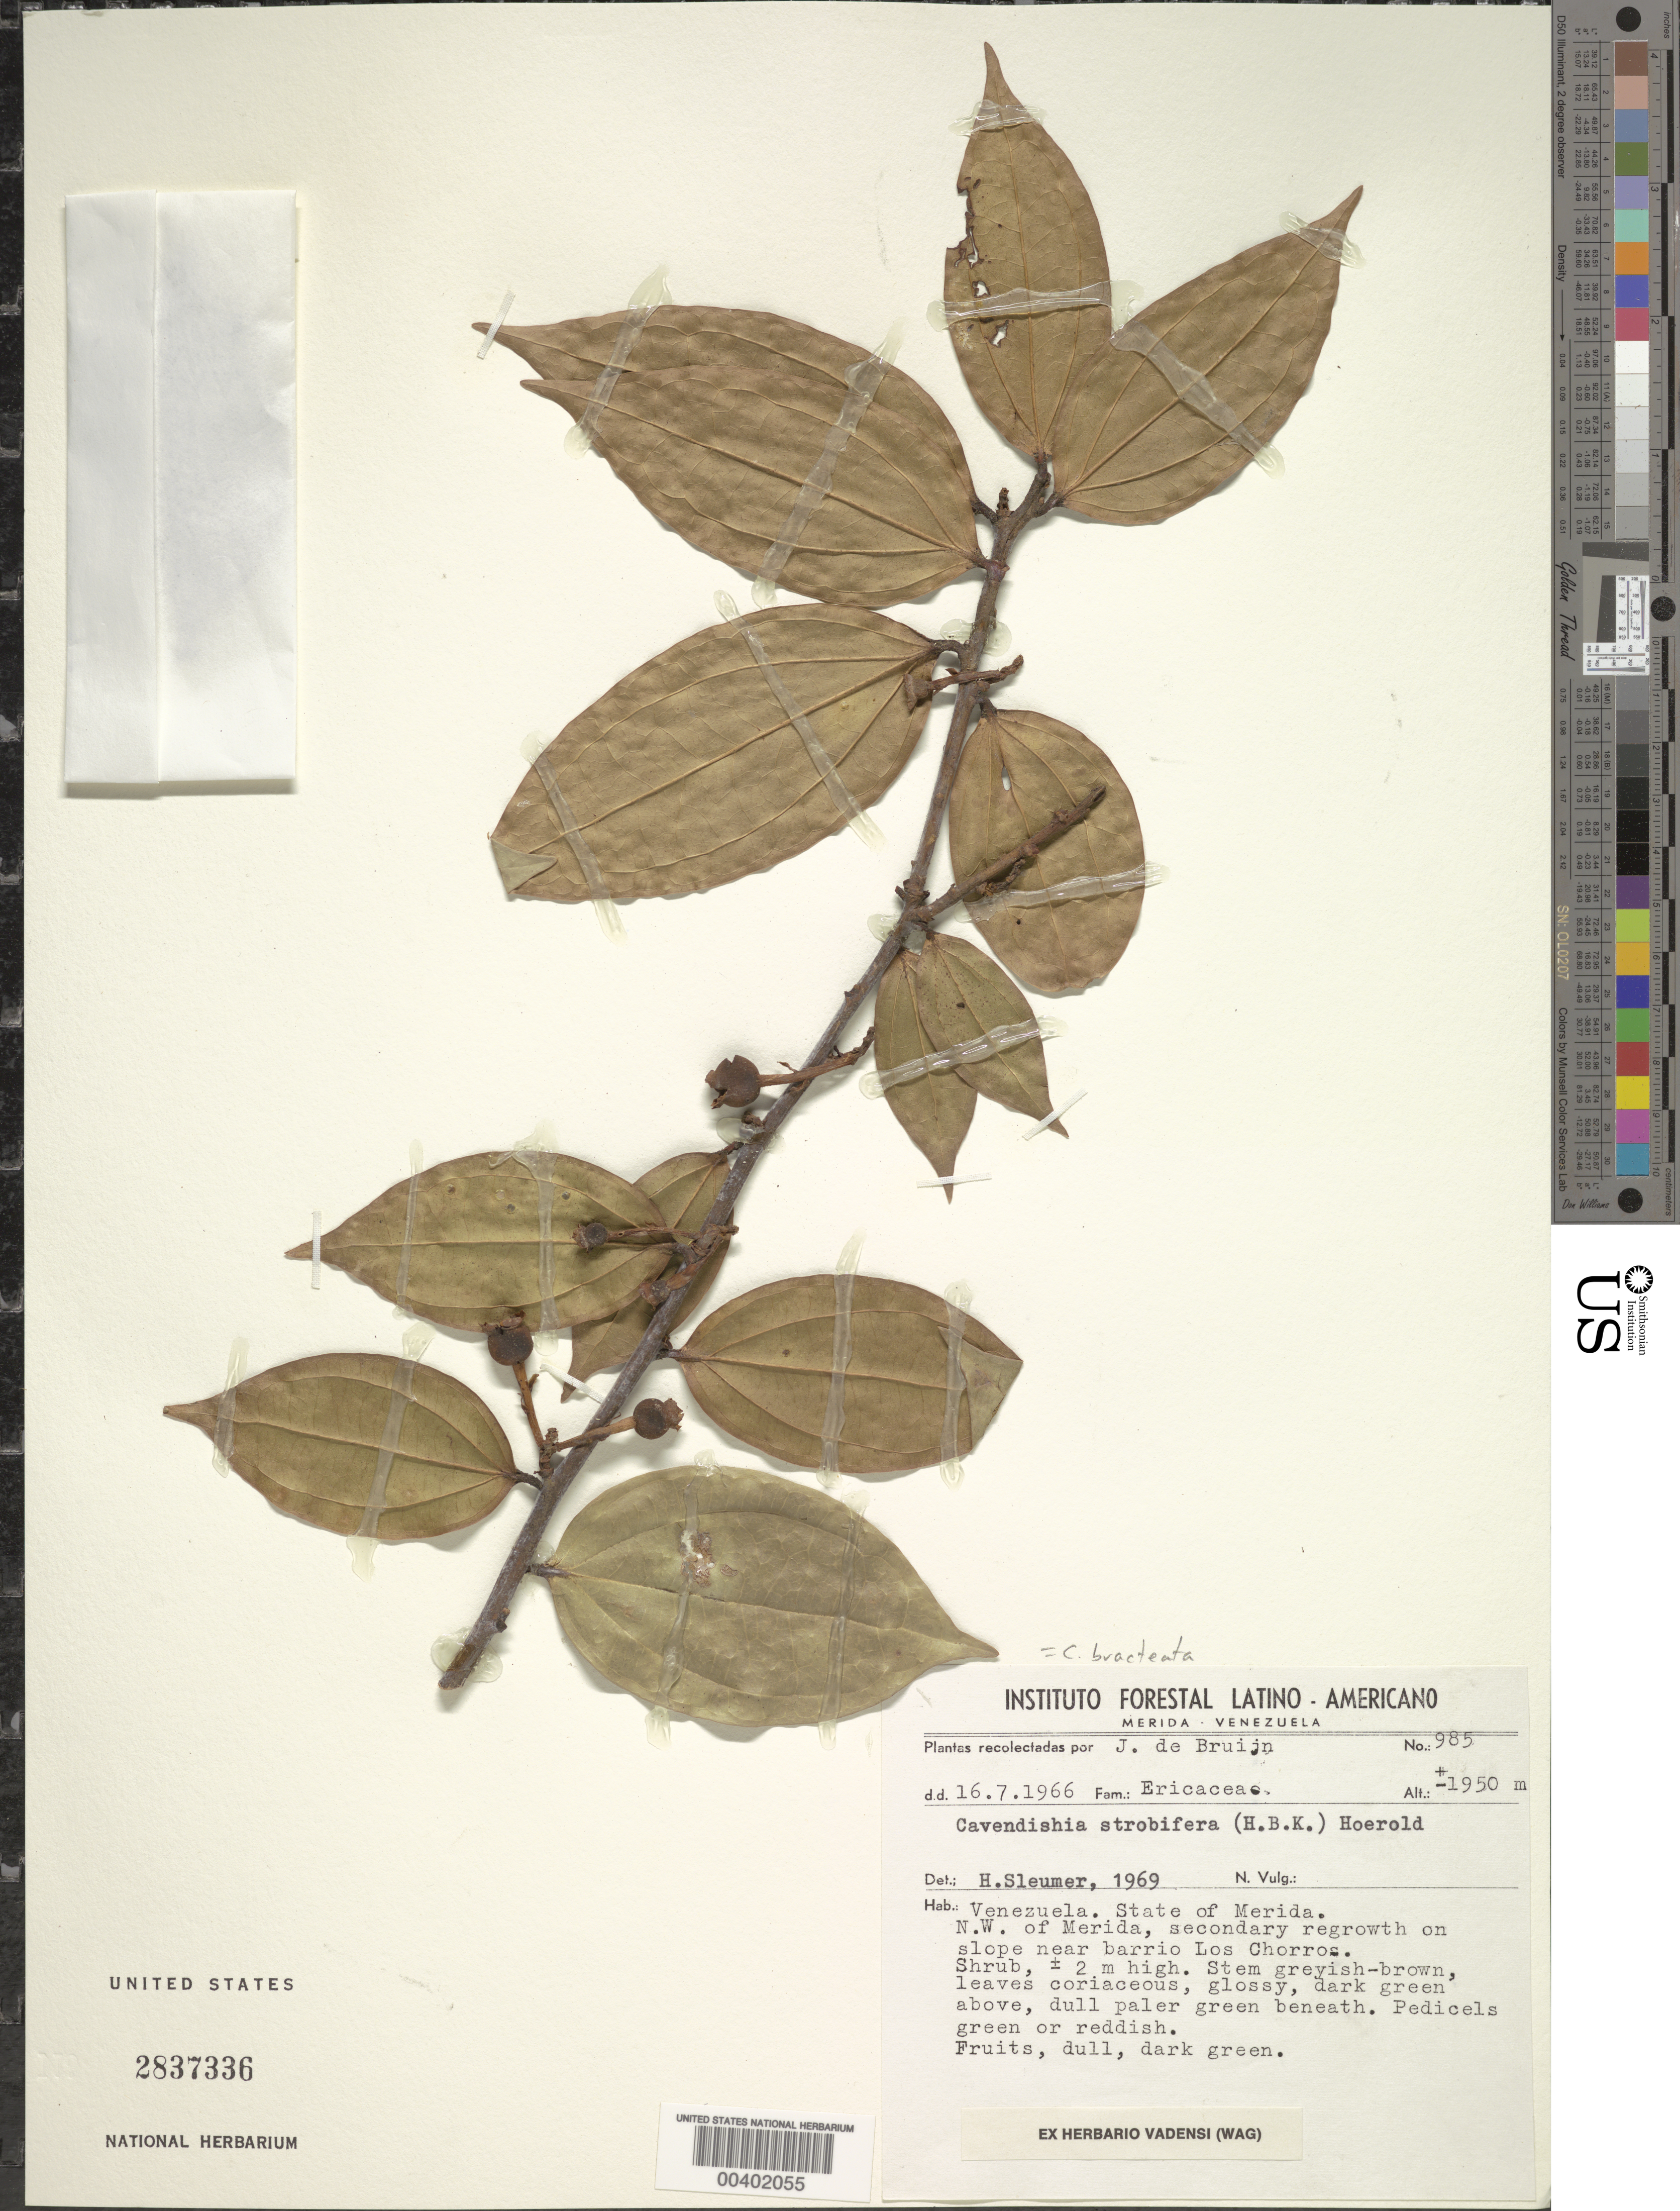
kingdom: Plantae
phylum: Tracheophyta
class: Magnoliopsida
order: Ericales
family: Ericaceae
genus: Cavendishia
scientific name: Cavendishia strobifera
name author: (Kunth) Hoerold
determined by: Sleumer, H. O.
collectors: J. Bruijn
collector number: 985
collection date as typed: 16 Jul 1966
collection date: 1966-07-16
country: Venezuela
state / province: Mérida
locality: N.W. of Mérida, near barrio Los Chorros.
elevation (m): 1950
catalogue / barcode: US 2837336